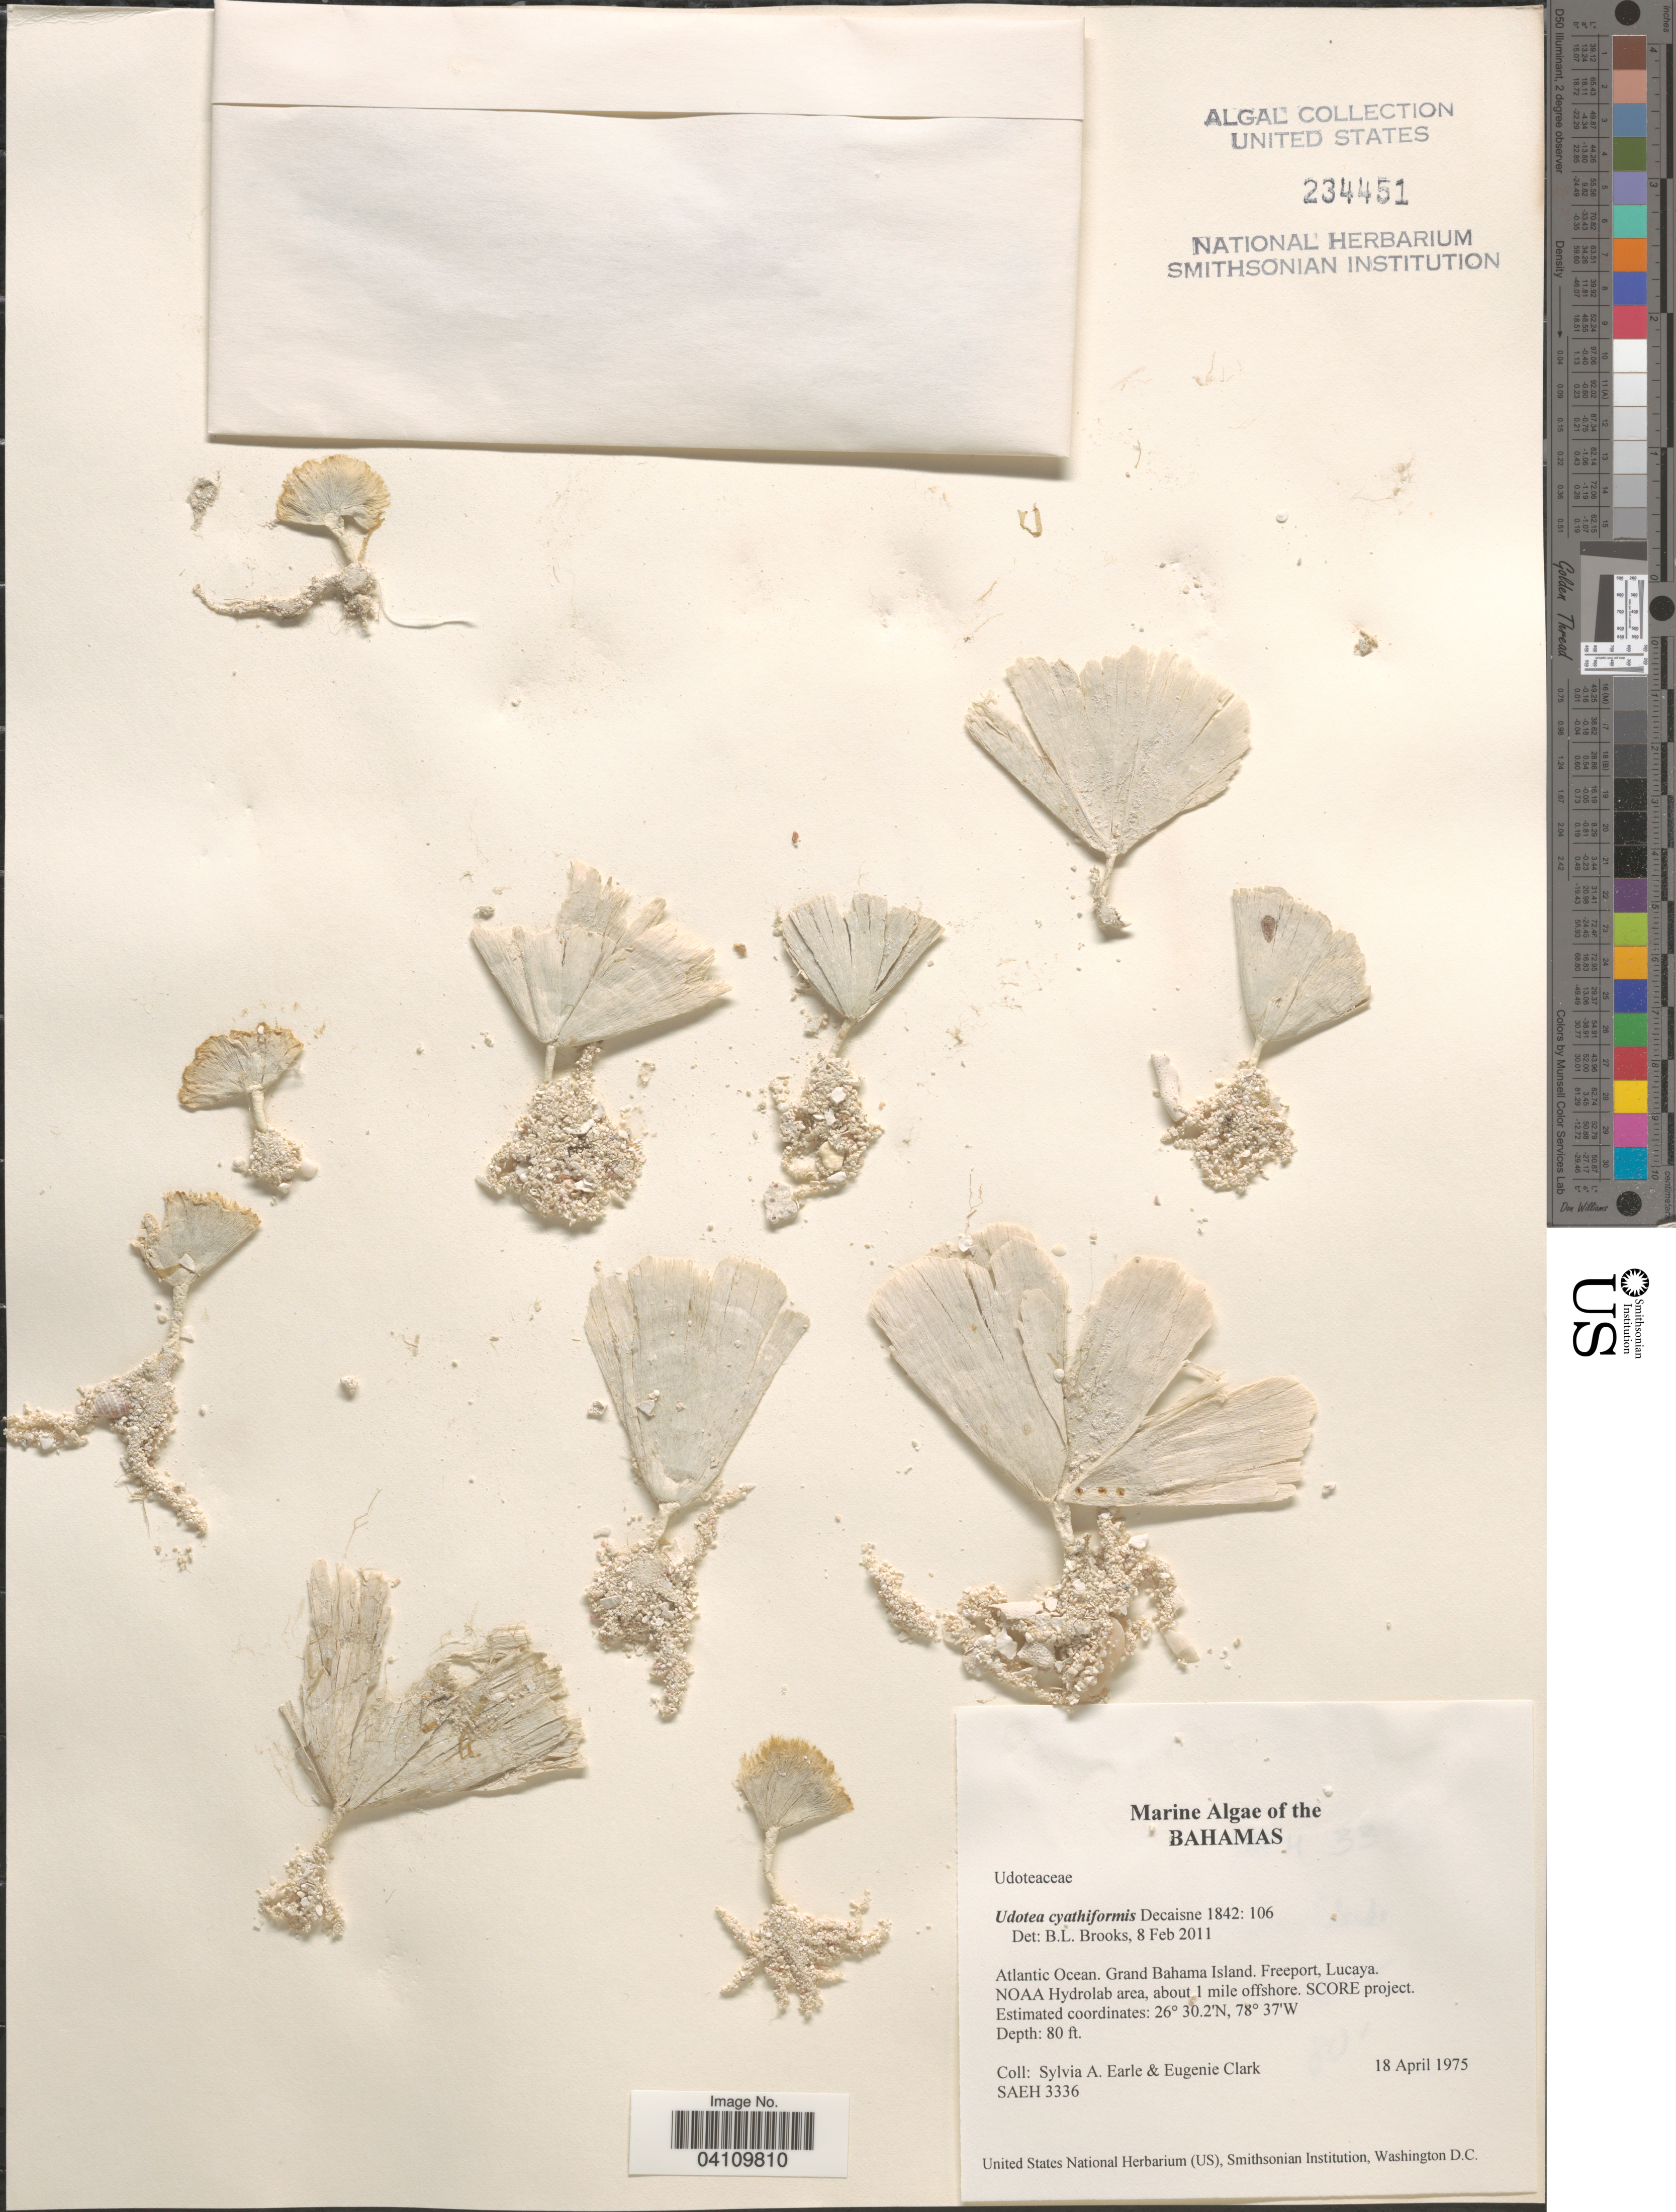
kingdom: Plantae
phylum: Chlorophyta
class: Ulvophyceae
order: Bryopsidales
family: Udoteaceae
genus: Udotea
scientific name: Udotea cyathiformis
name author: Decne.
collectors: S. A. Earle & E. Clark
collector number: SAEH 3336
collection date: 1975-04-18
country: Bahamas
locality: Atlantic Ocean. Grand Bahama Island. Freeport, Lucaya. NOAA Hydrolab area, about 1 mile offshore. SCORE project.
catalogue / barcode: US 234451